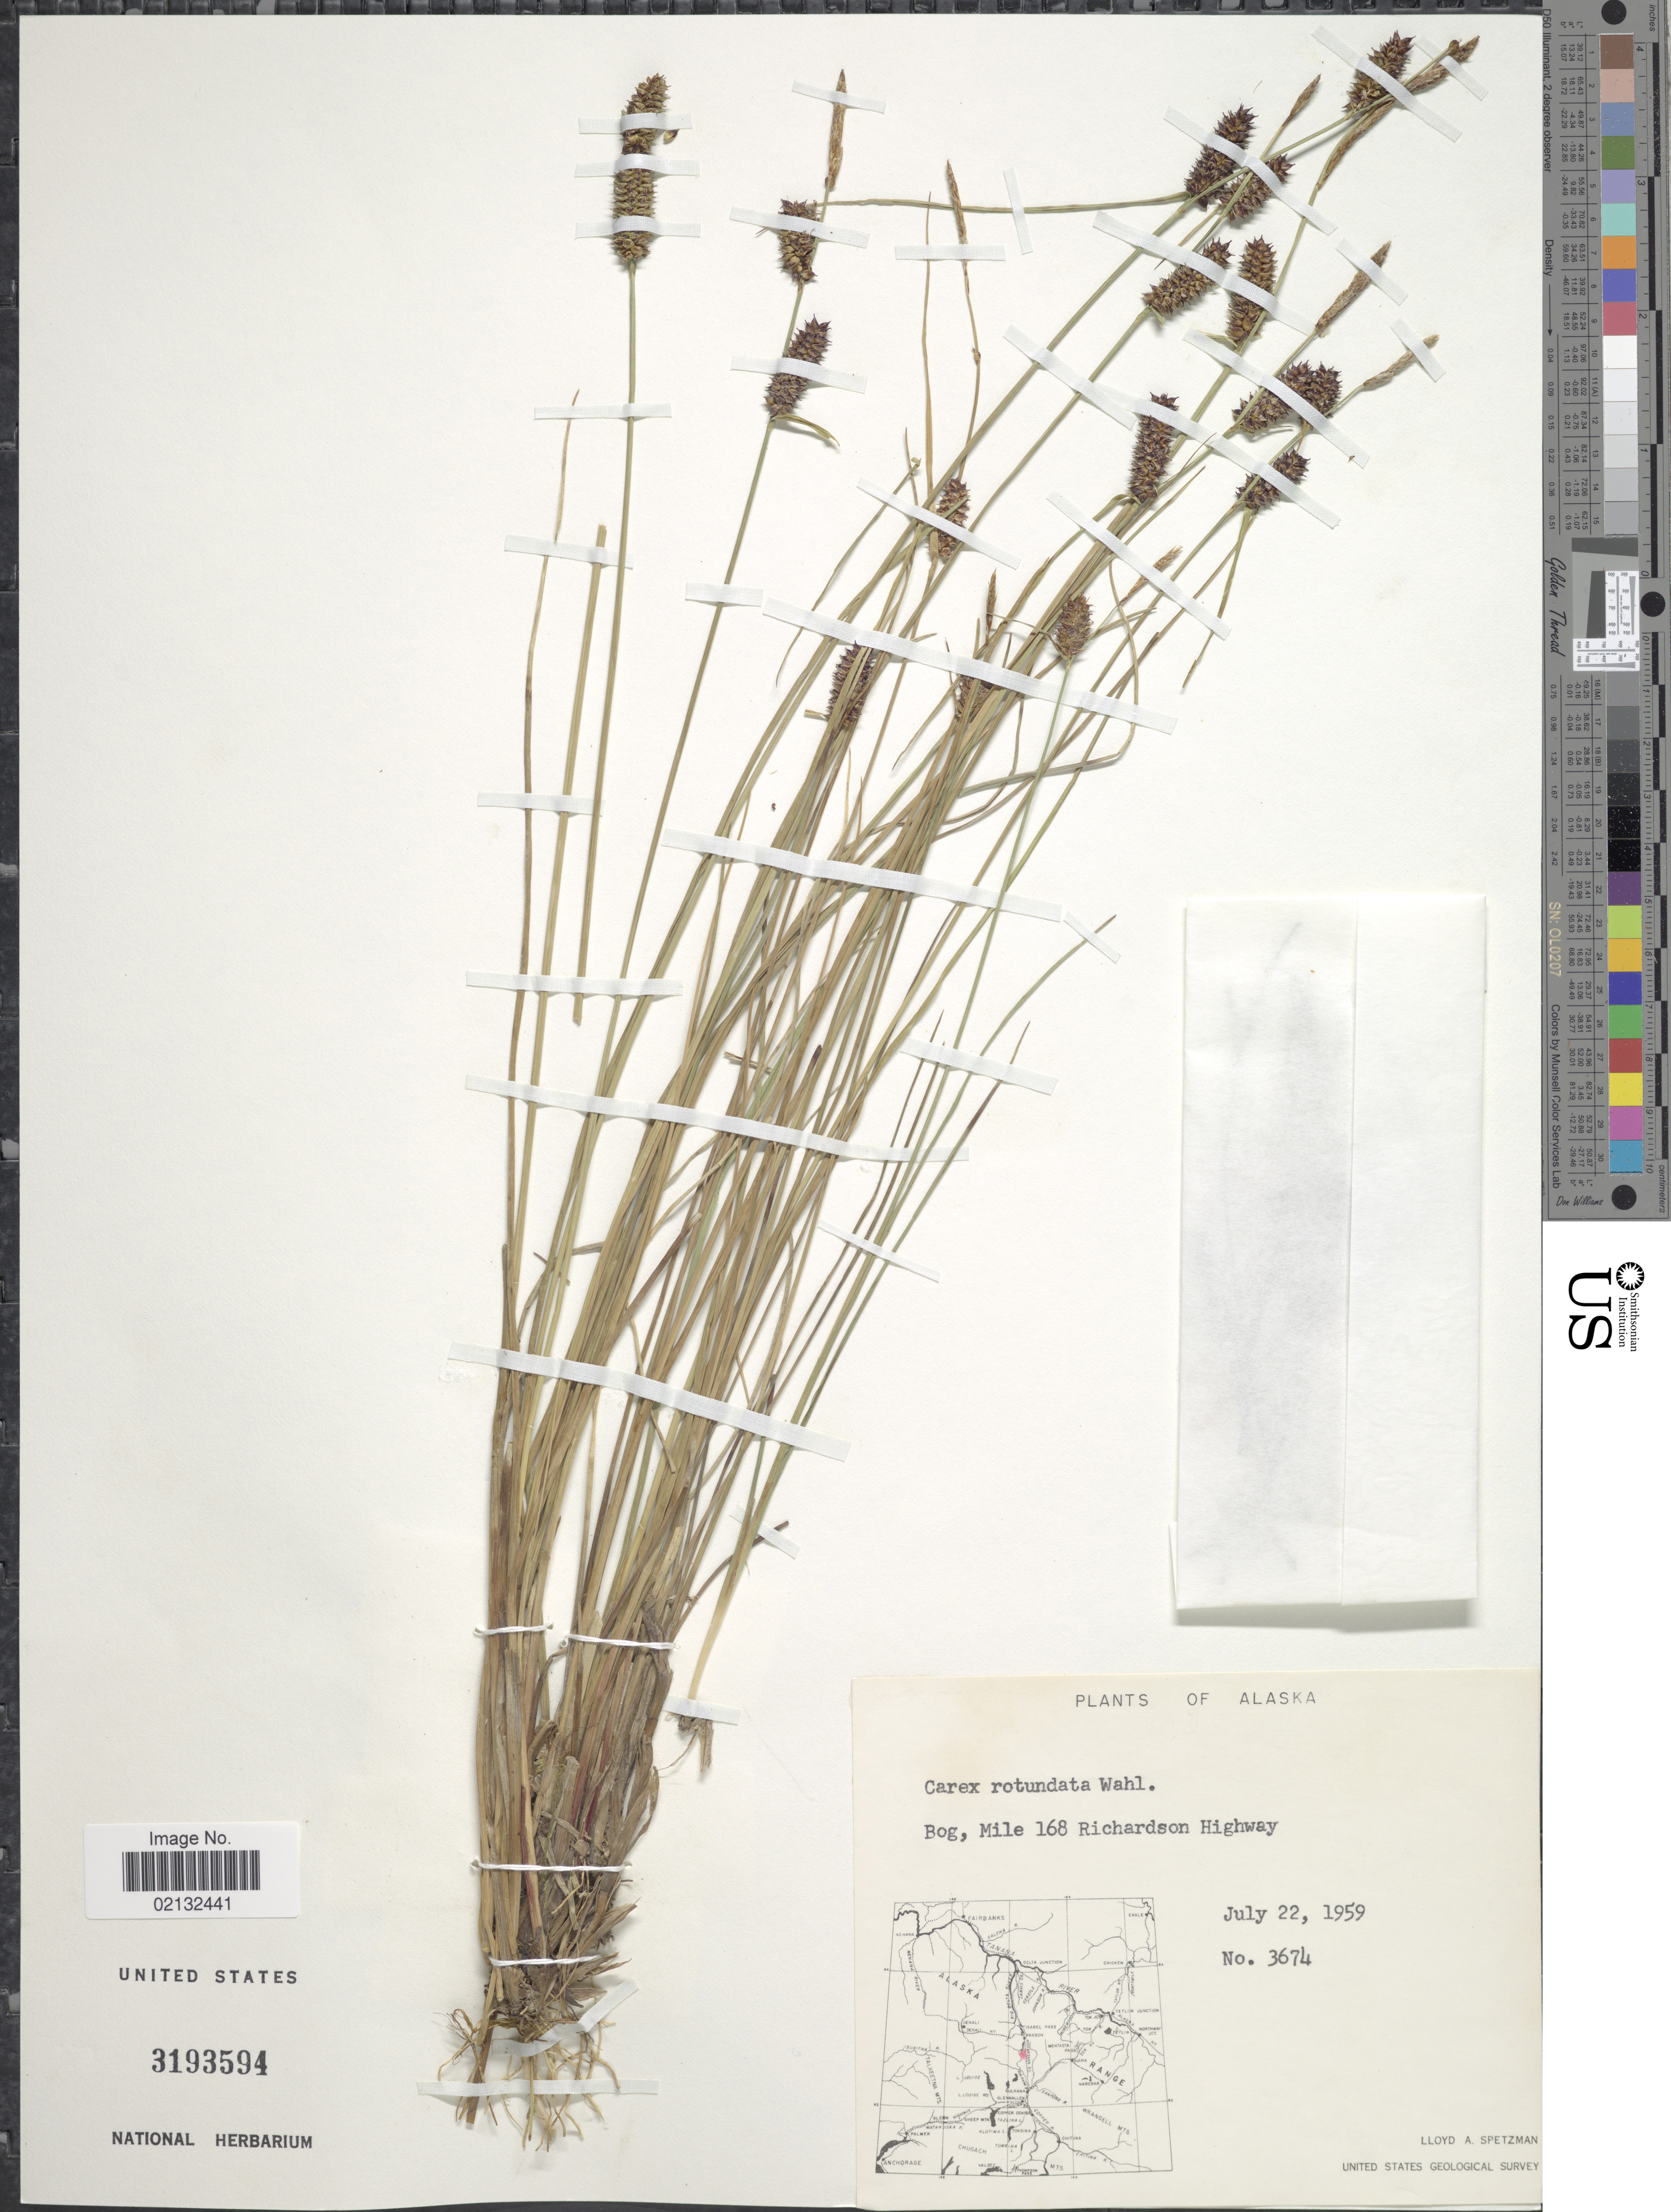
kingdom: Plantae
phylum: Tracheophyta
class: Liliopsida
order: Poales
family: Cyperaceae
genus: Carex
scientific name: Carex rotundata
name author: Wahlenb.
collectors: L. Spetzman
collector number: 3674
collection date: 1959-07-22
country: United States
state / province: Alaska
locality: Bog, Mile 168 Richardson Highway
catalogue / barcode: US 3193594